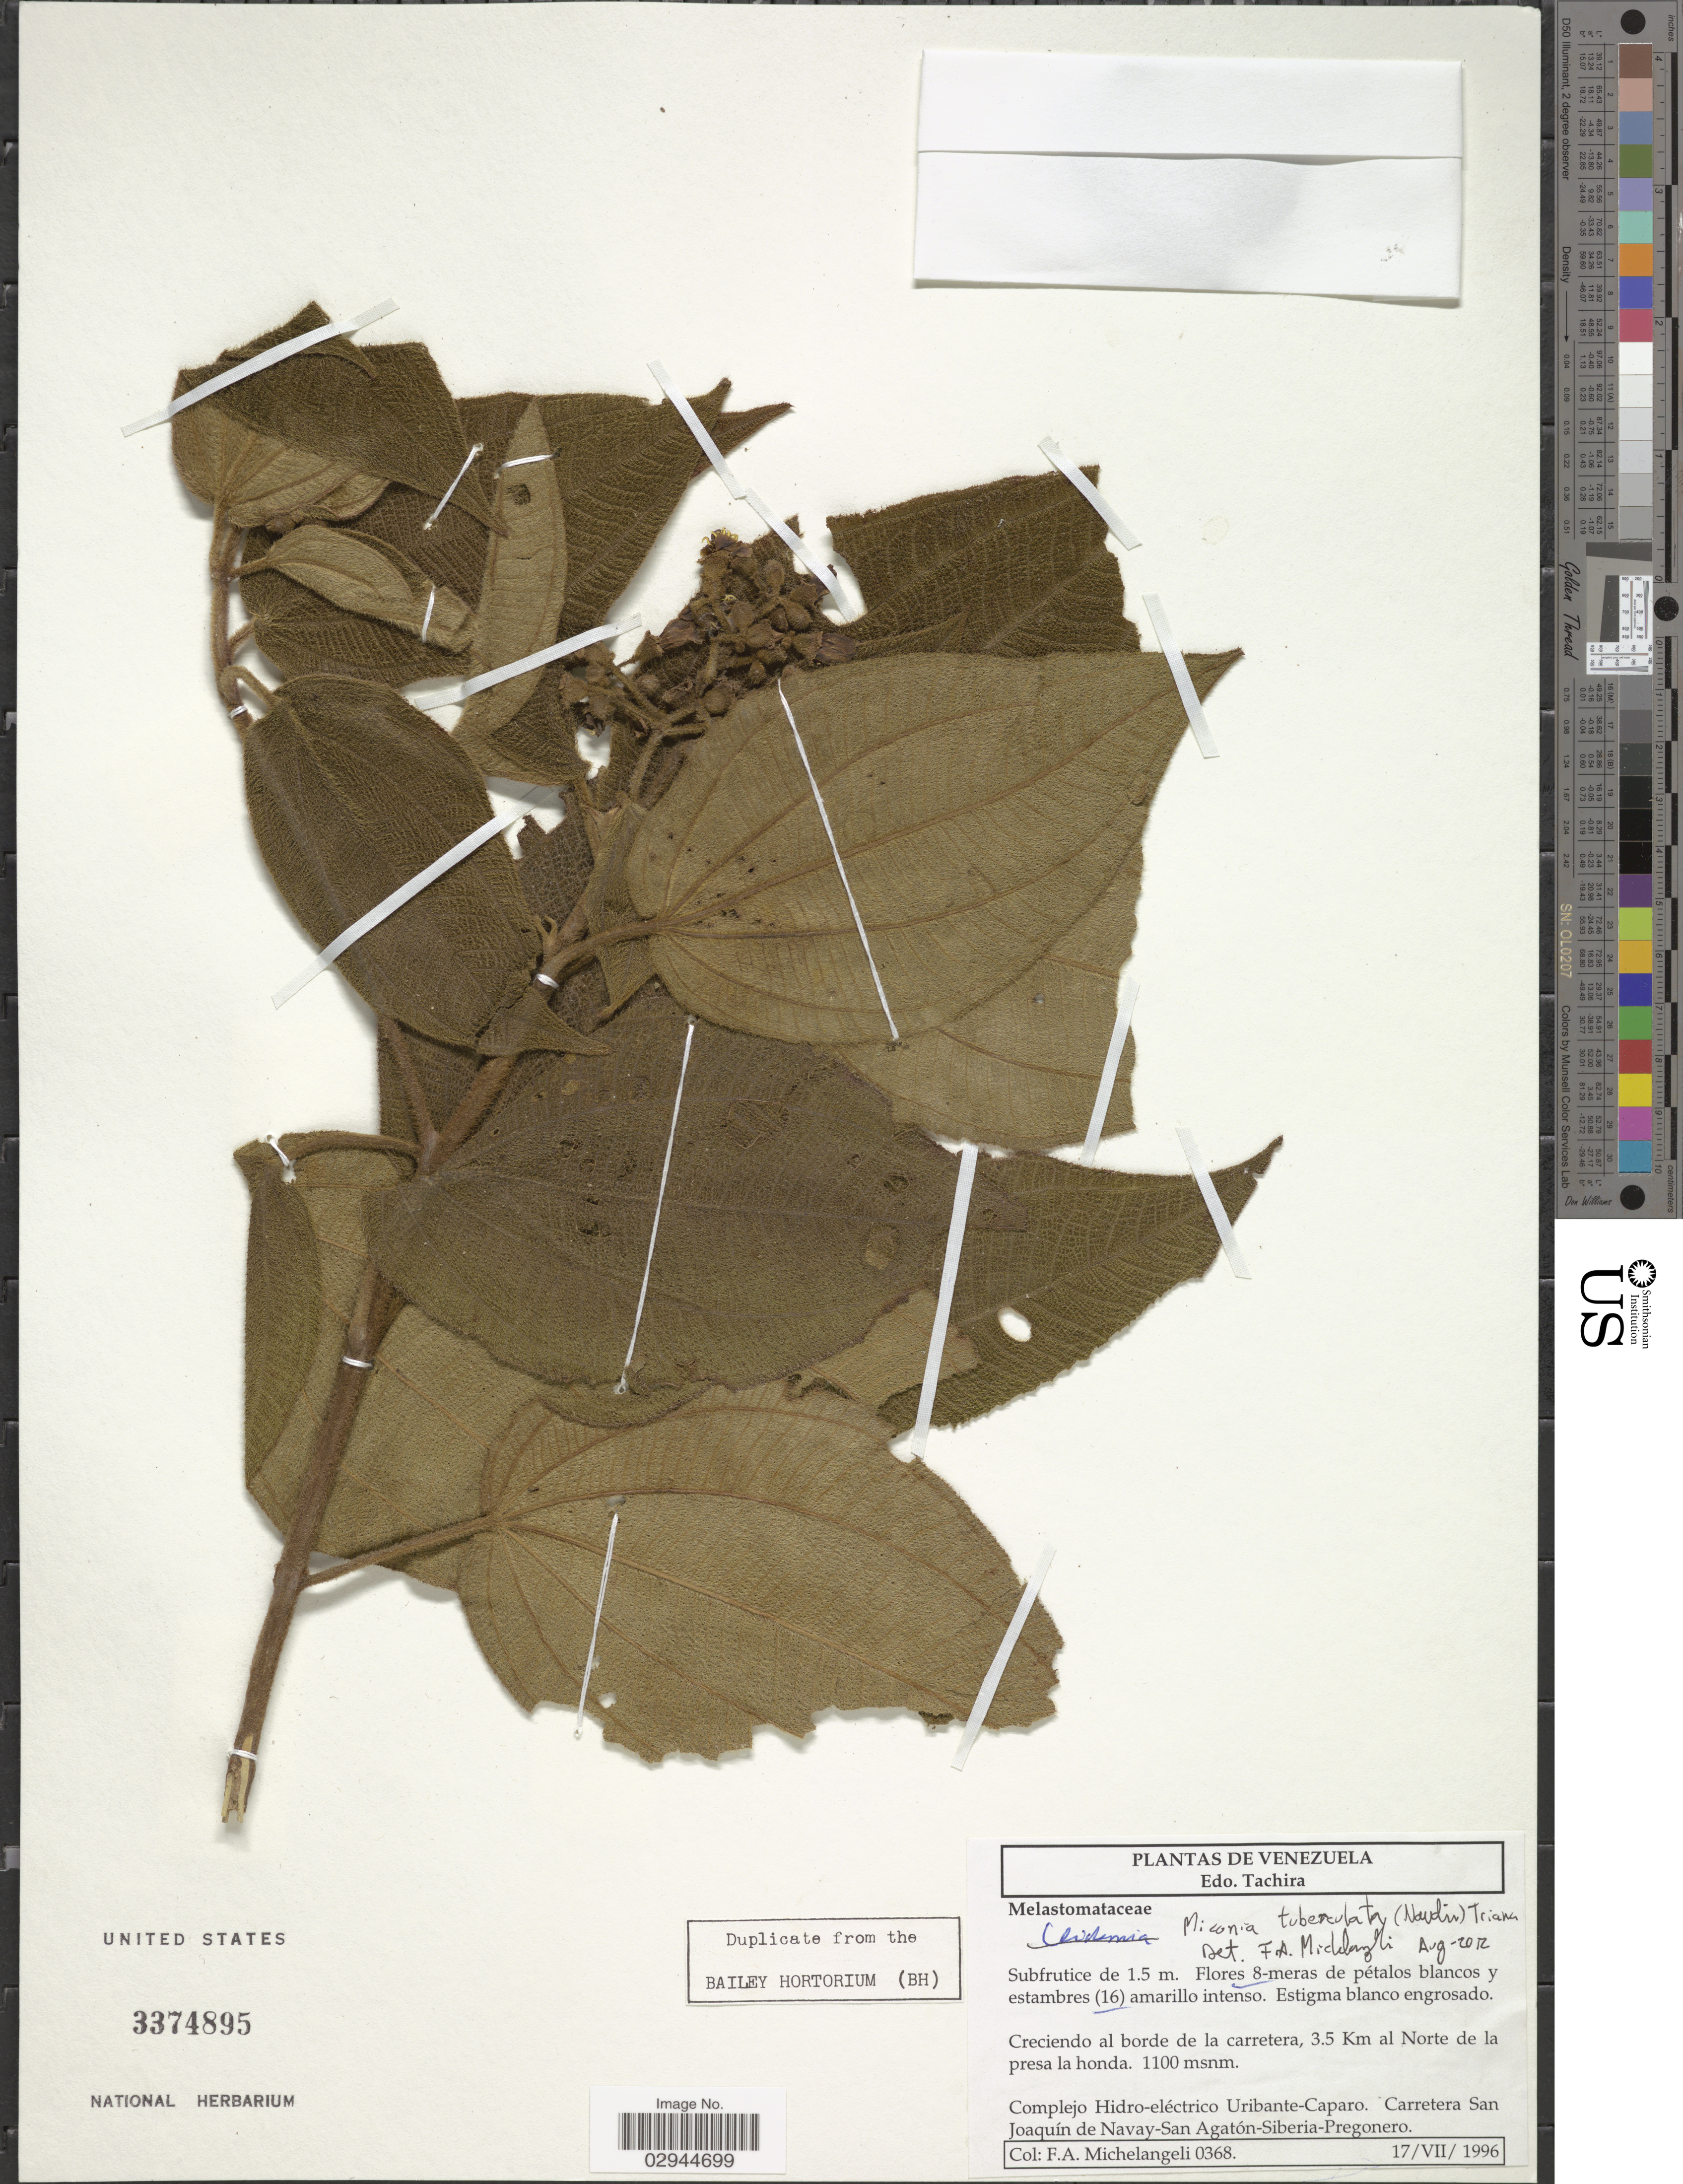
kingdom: Plantae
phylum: Tracheophyta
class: Magnoliopsida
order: Myrtales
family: Melastomataceae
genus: Miconia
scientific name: Miconia tuberculata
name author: (Naudin) Triana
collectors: F. A. Michelangeli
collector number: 0368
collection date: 1996-07-17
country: Venezuela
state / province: Tachira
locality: Creciendo al borde de la carretera, 3.5 Km al Norte de la presa la honda.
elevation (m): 1100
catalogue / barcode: US 3374895